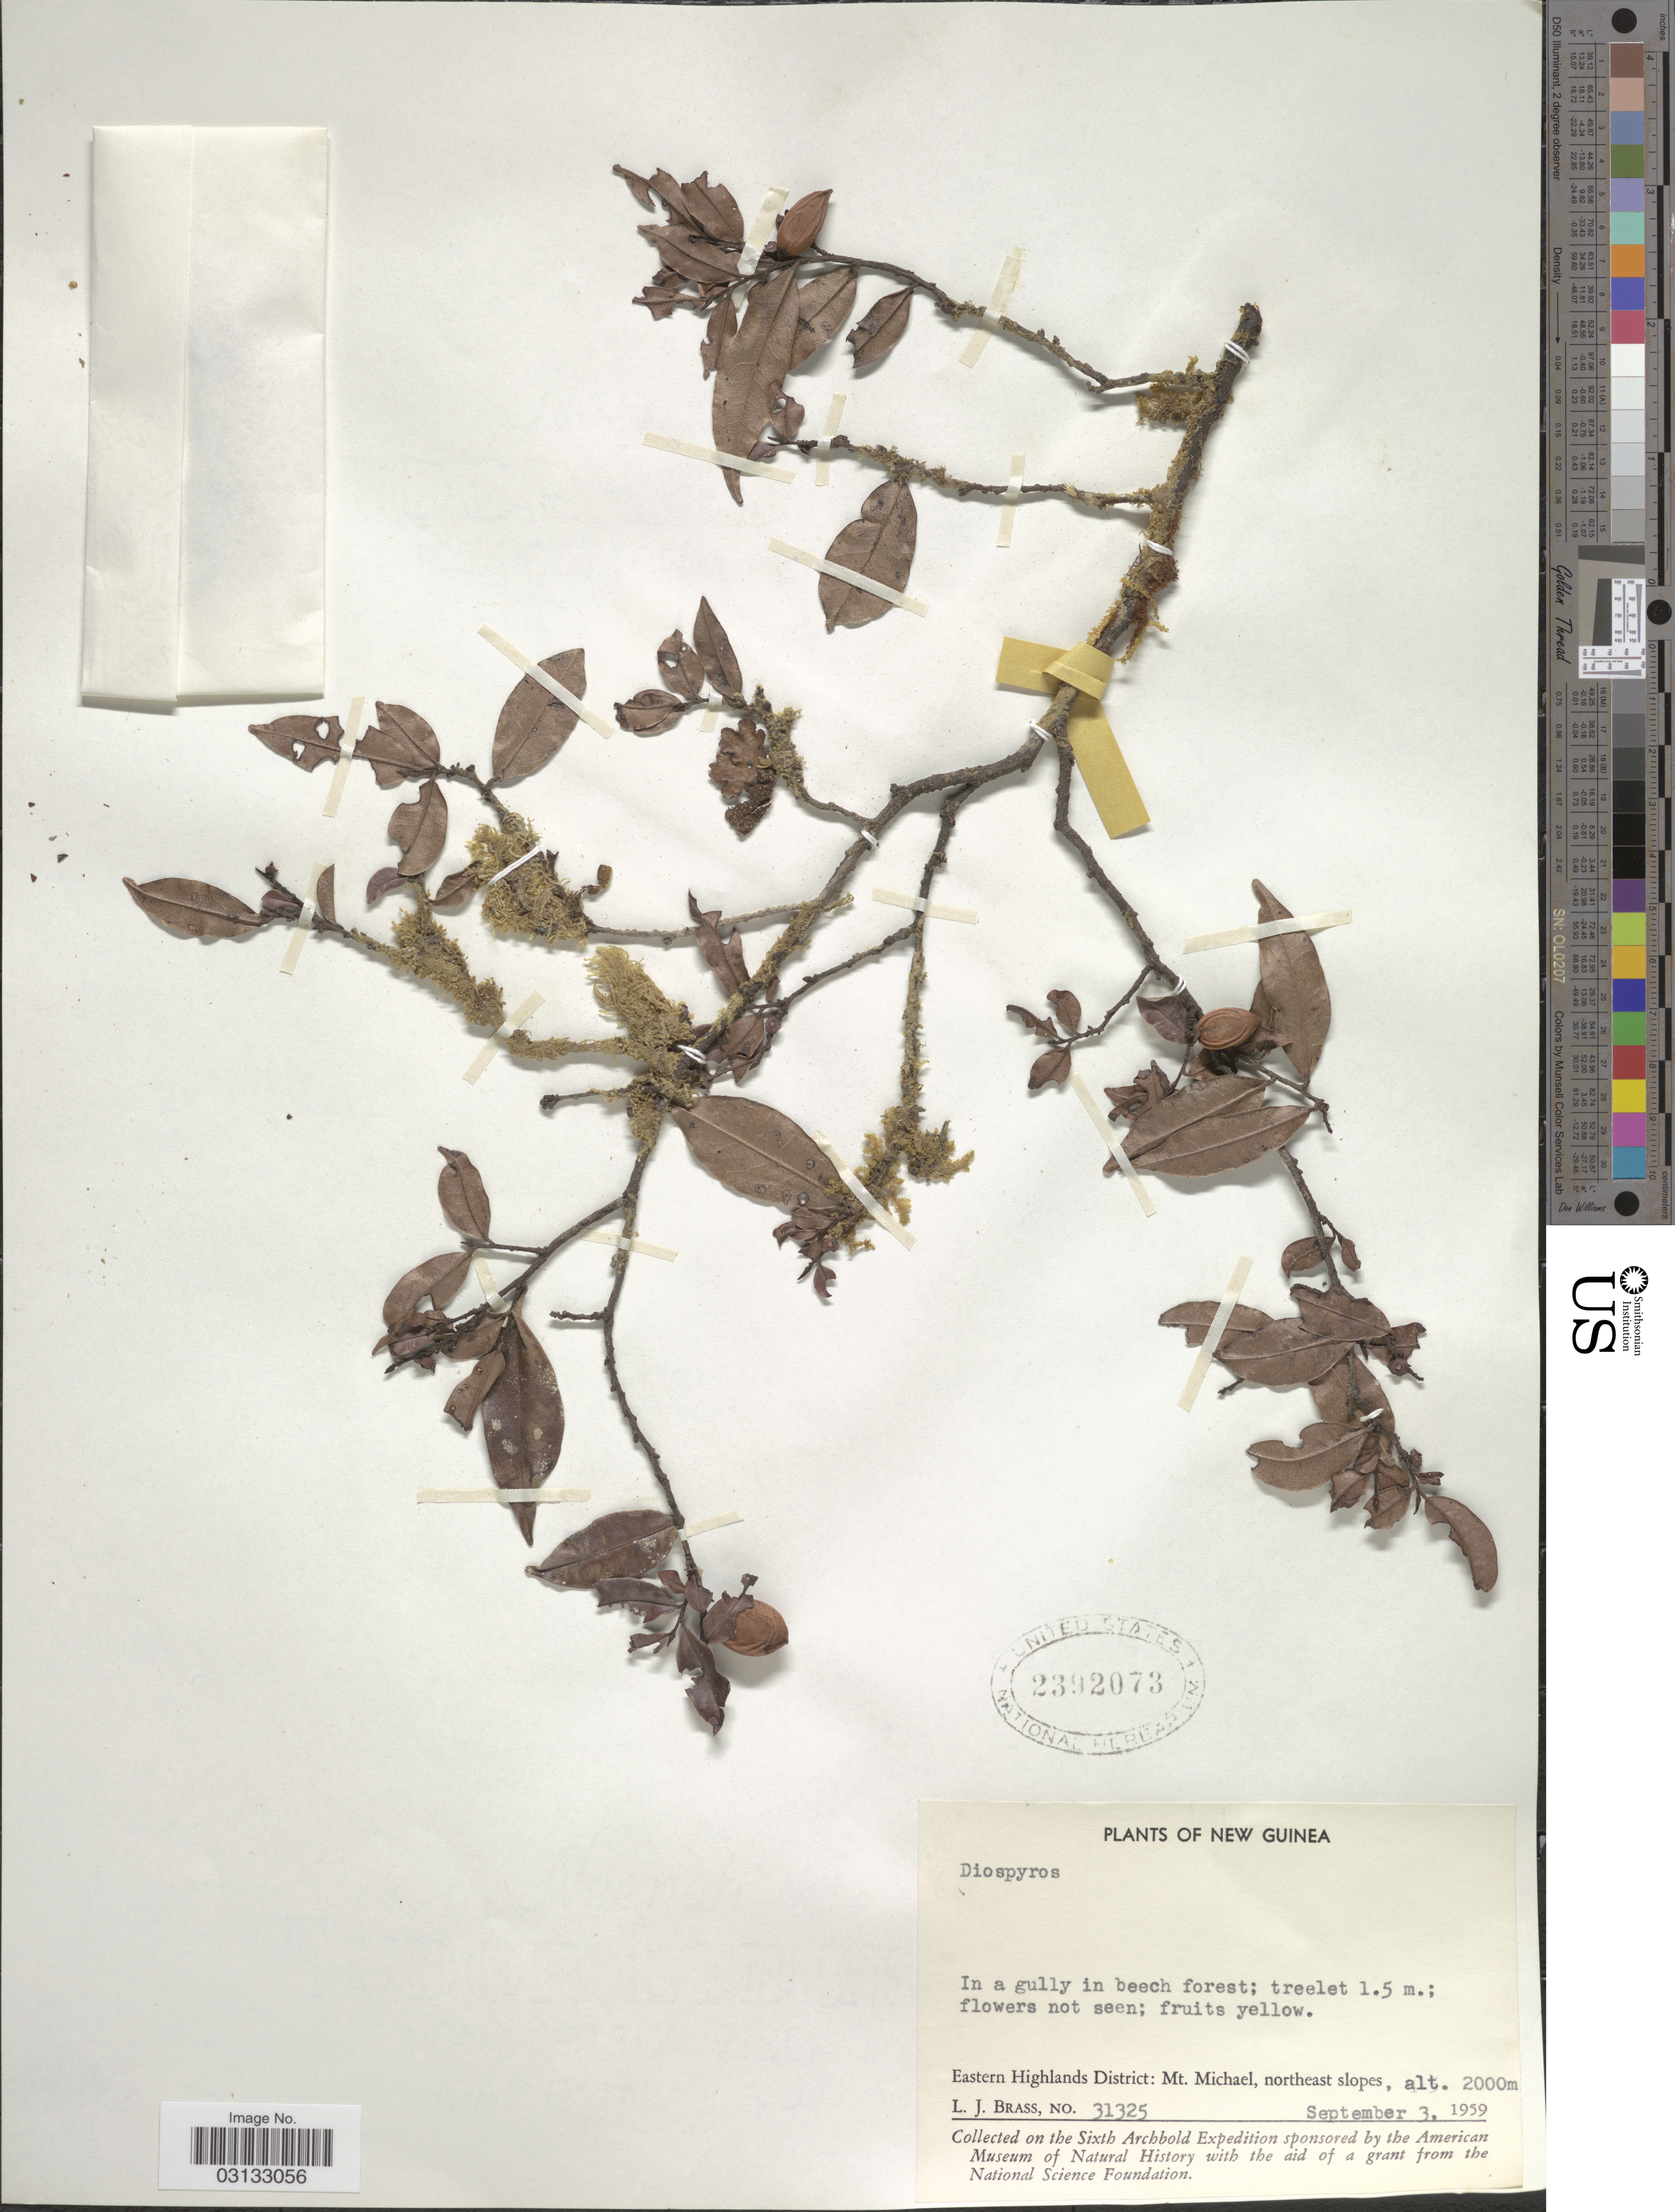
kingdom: Plantae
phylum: Tracheophyta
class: Magnoliopsida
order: Ericales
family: Ebenaceae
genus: Diospyros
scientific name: Diospyros sp.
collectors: L. J. Brass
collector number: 31325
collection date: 1959-09-03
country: Papua New Guinea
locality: New Guinea, Eastern Highlands District: Mt. Michael, northeast slopes.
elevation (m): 2000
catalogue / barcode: US 2392073